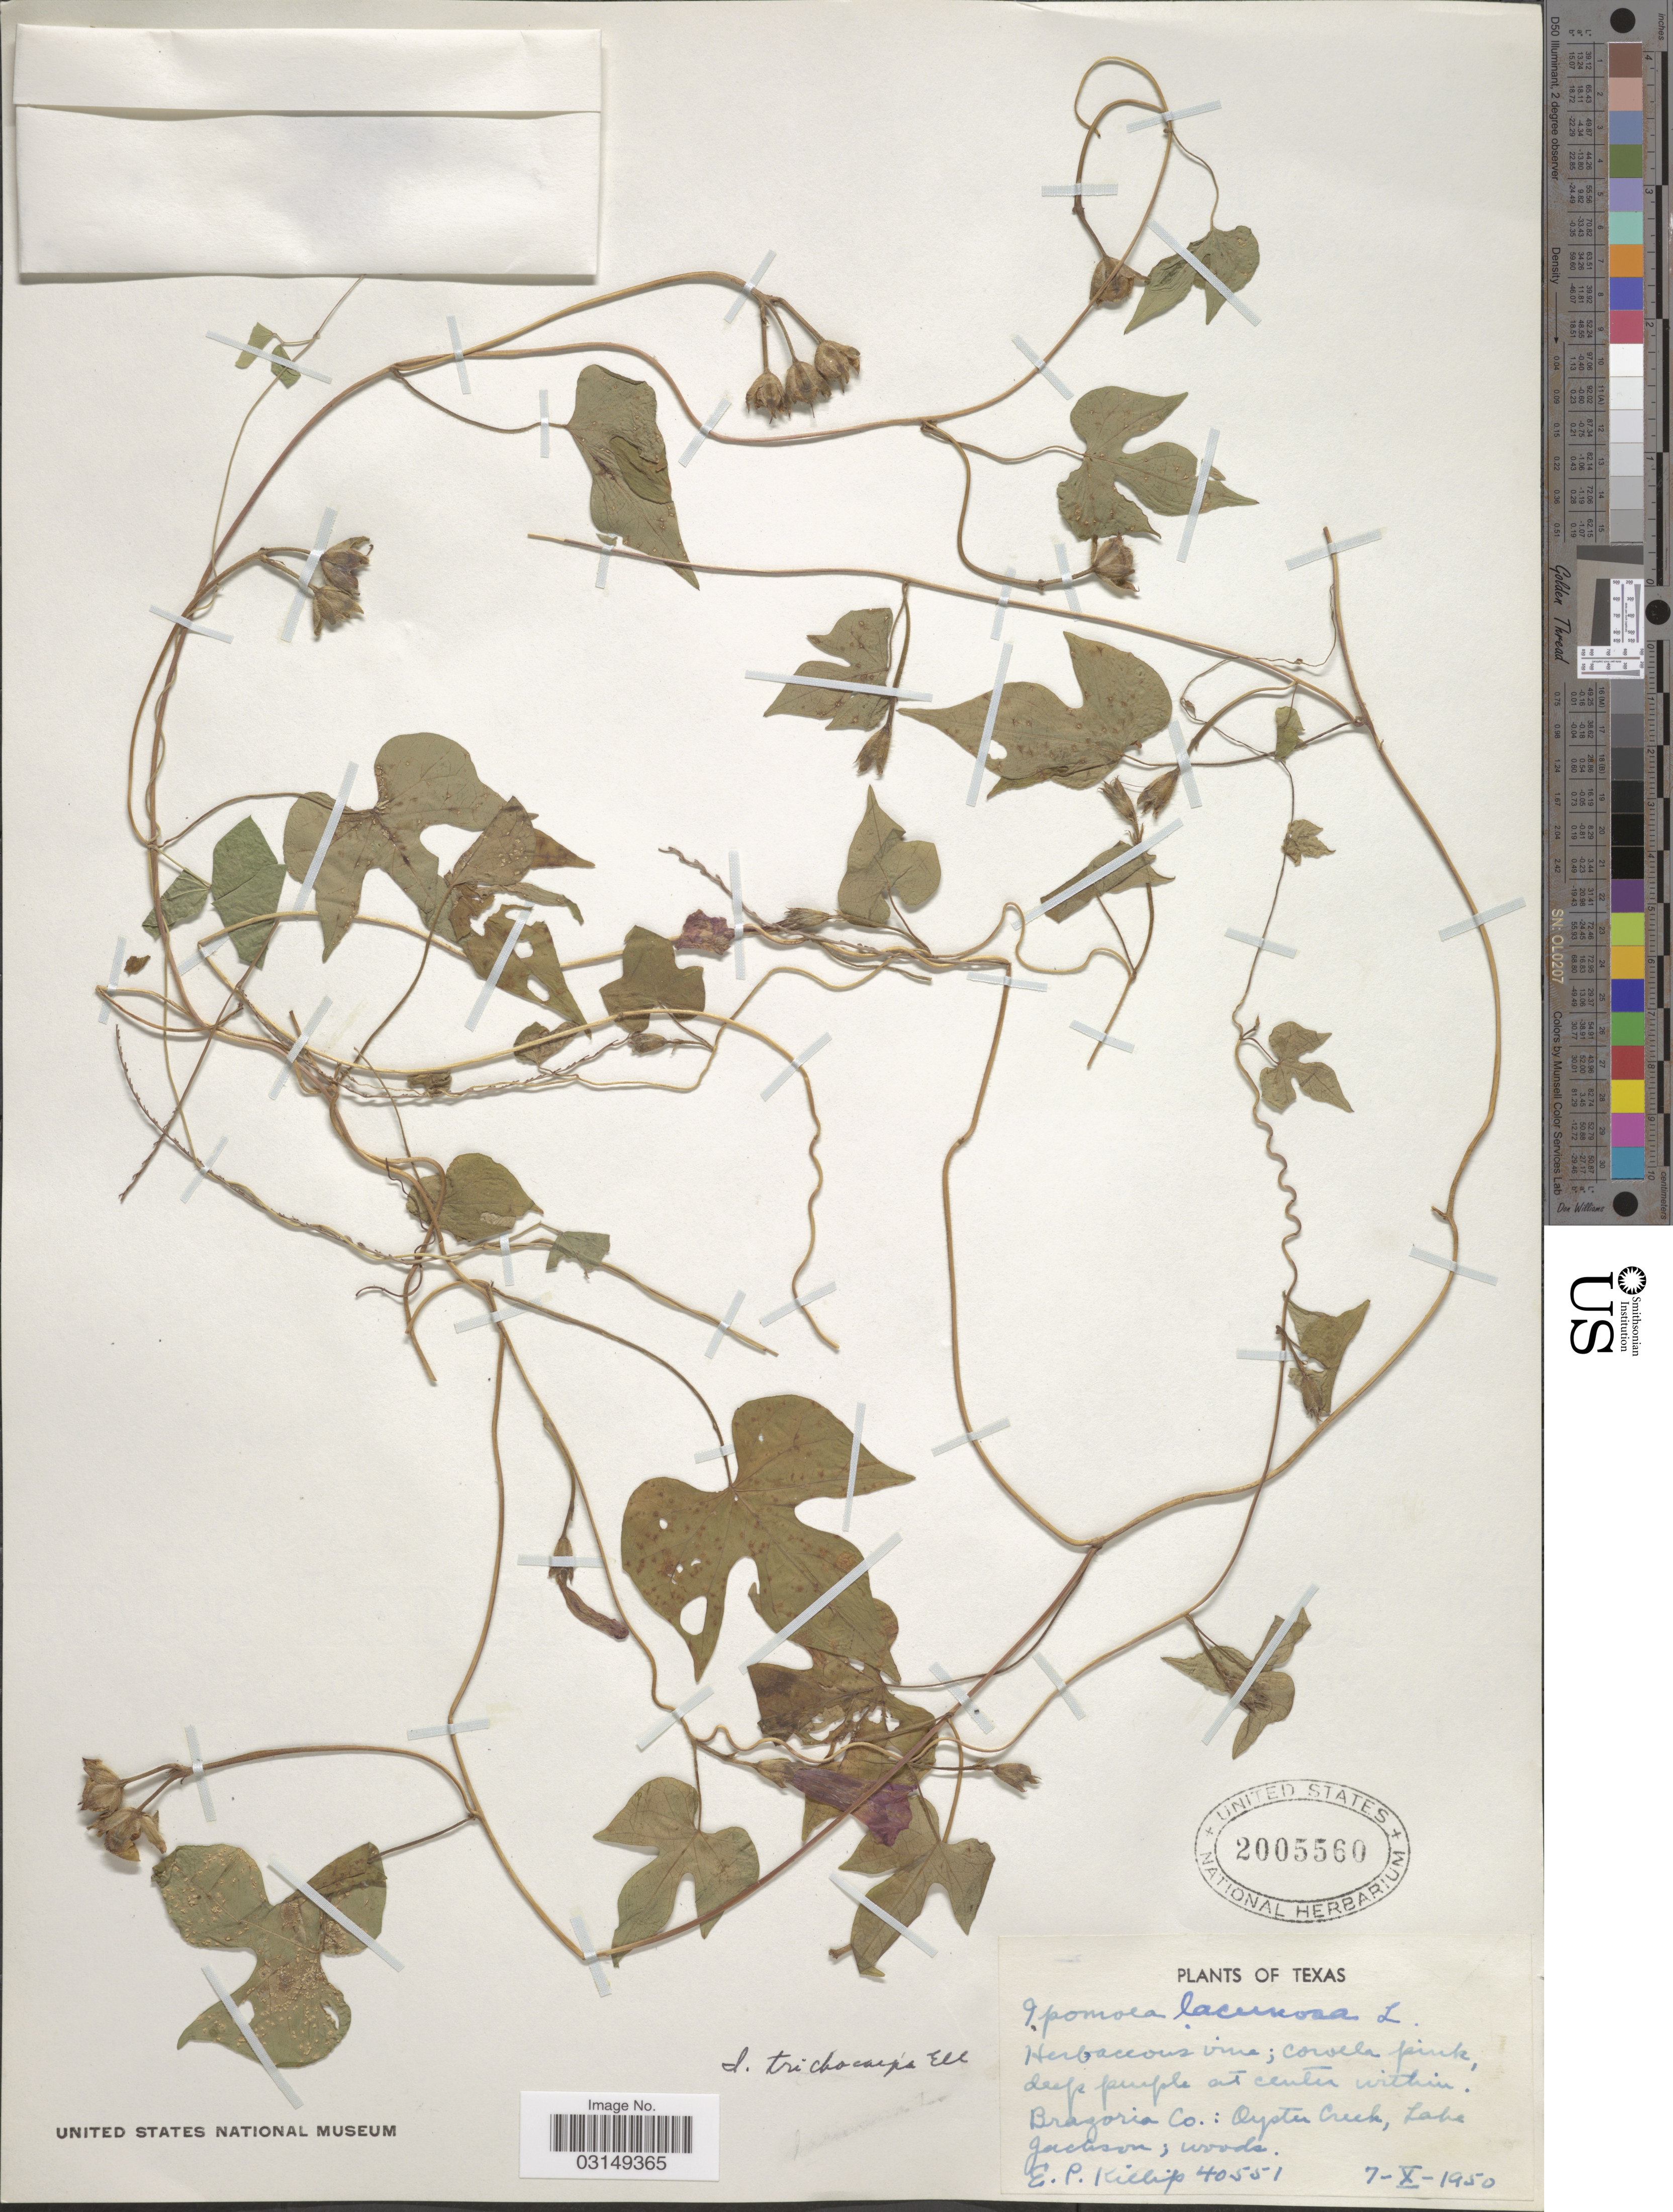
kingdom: Plantae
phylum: Tracheophyta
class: Magnoliopsida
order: Solanales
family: Convolvulaceae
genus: Ipomoea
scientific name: Ipomoea trichocarpa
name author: Elliott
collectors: E. P. Killip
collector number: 40551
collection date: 1950-10-07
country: United States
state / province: Texas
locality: Brazoria Co.: Oyster Creek, Lake Jackson.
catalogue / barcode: US 2005560